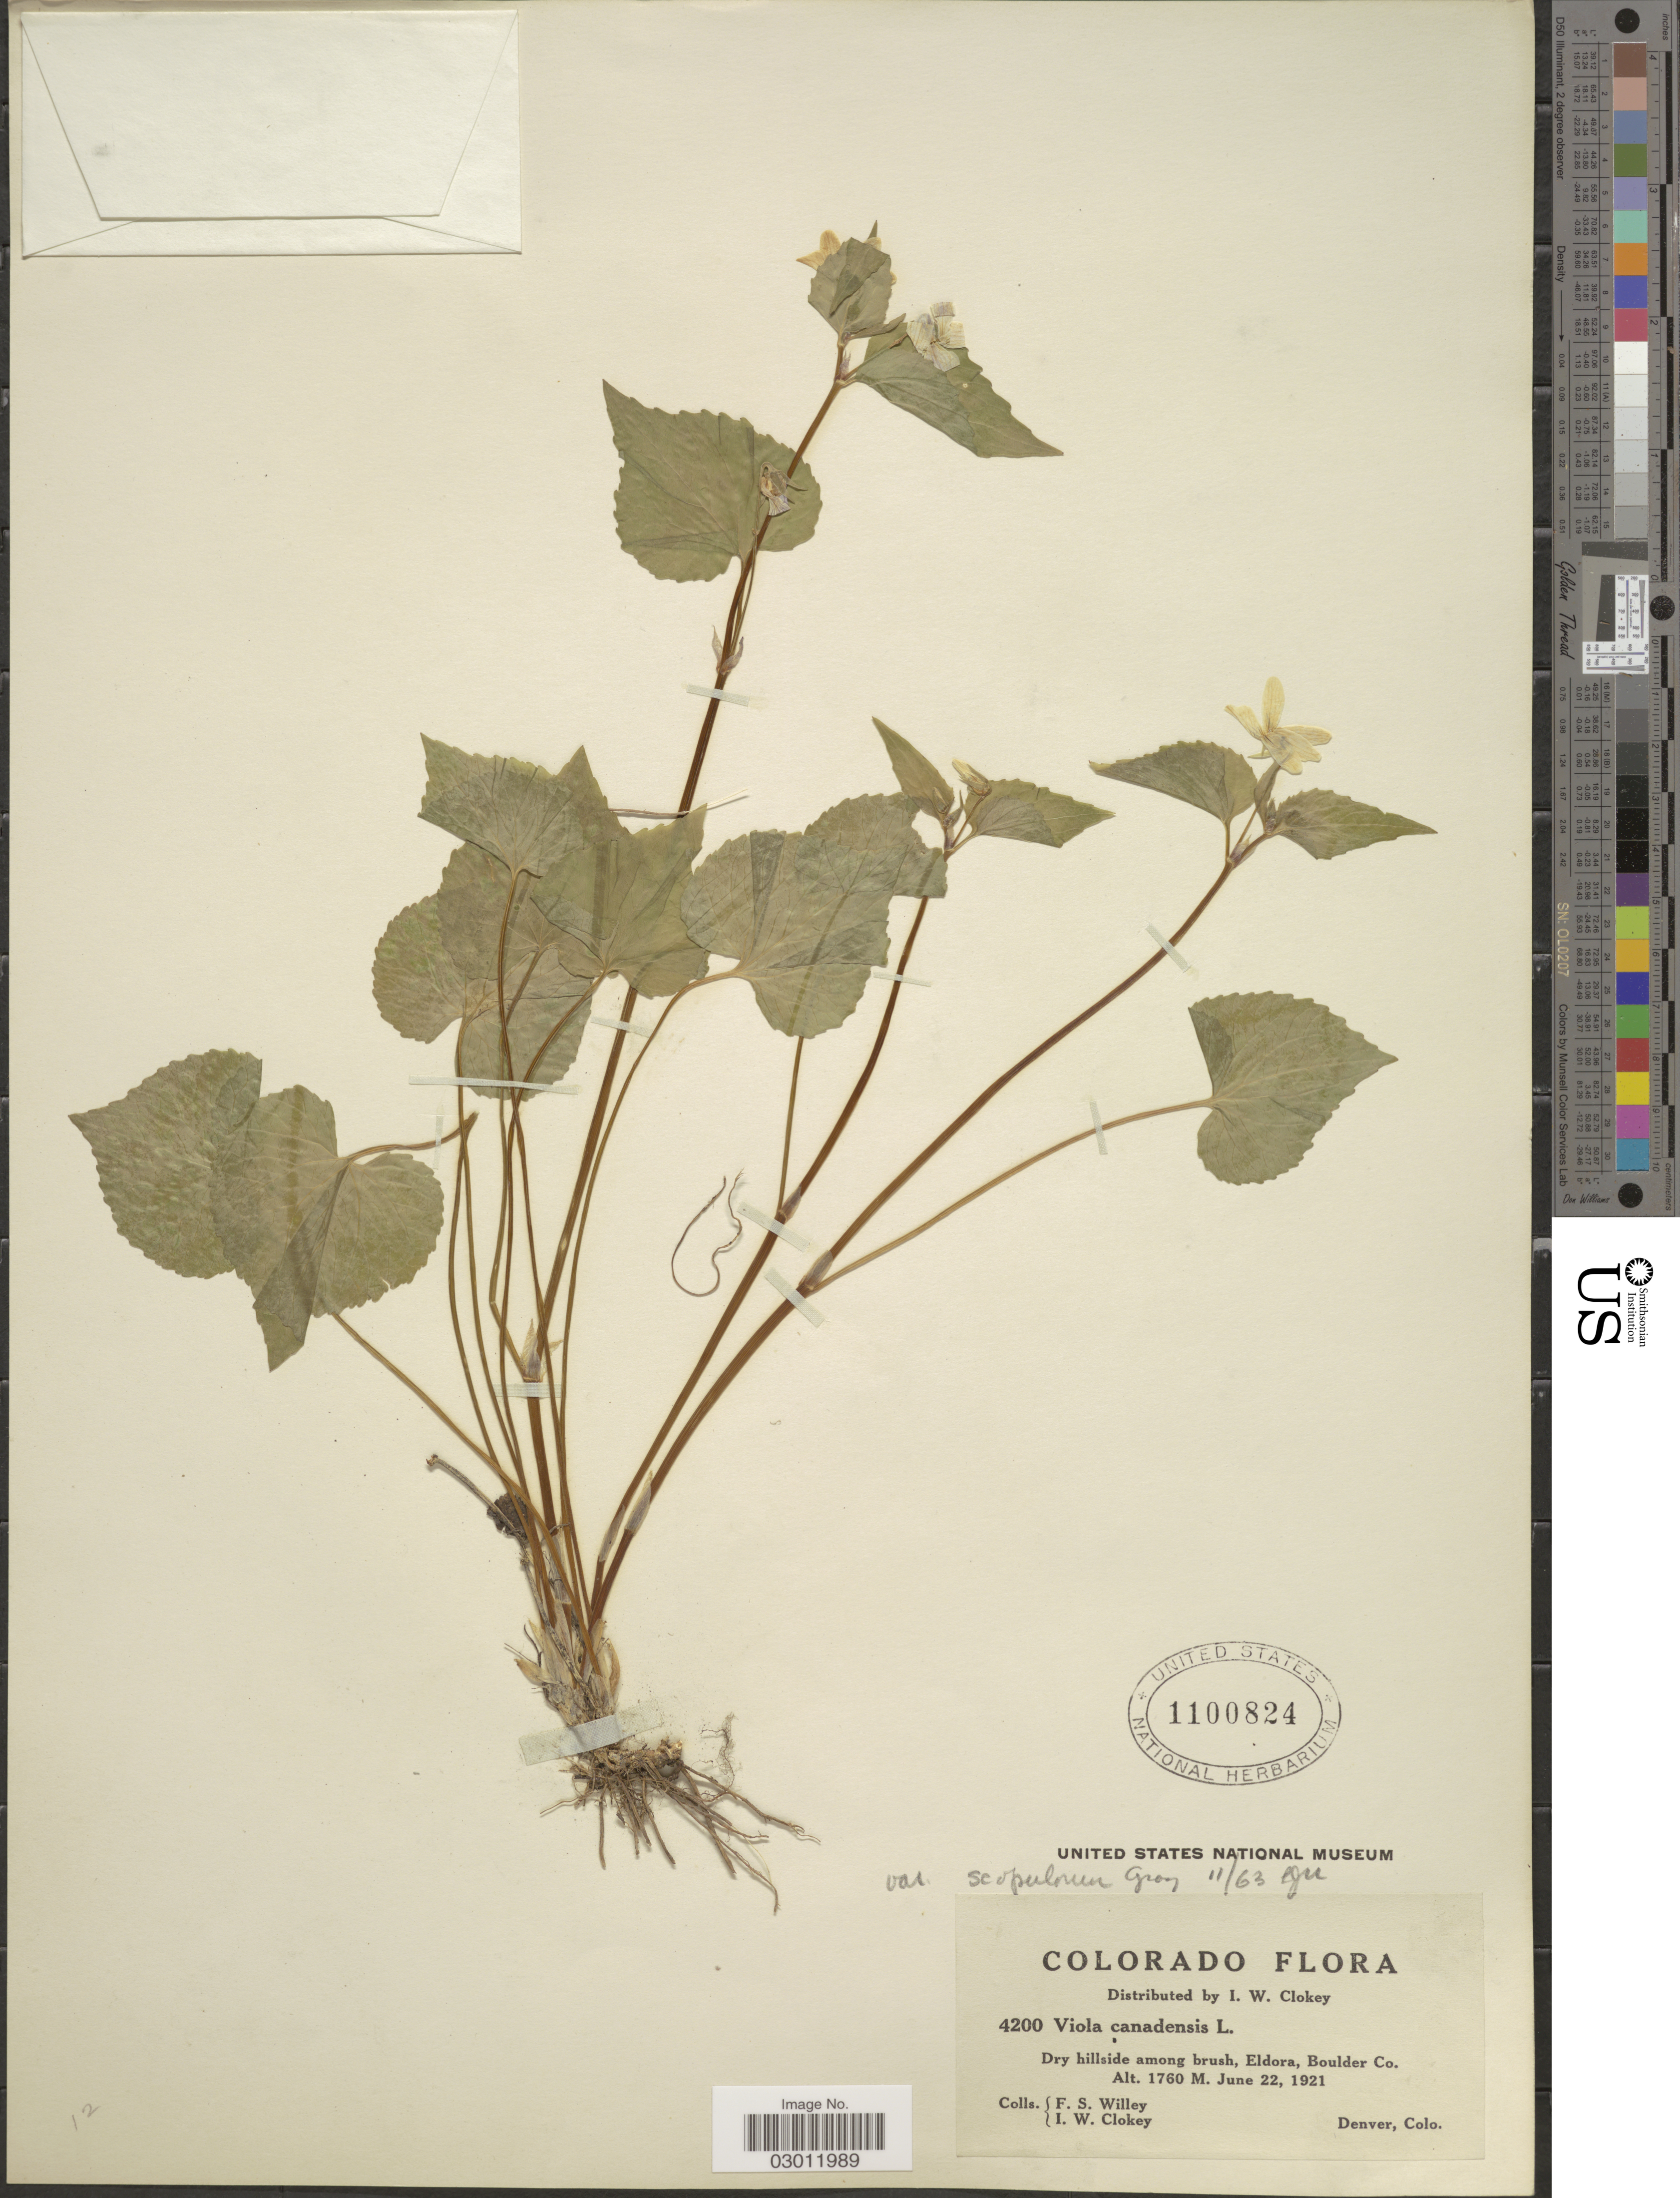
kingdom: Plantae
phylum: Tracheophyta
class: Magnoliopsida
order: Malpighiales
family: Violaceae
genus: Viola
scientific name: Viola canadensis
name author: L.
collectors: F. Willey & I. W. Clokey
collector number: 4200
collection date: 1921-06-22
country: United States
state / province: Colorado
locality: Dry hillside among brush, Eldora, Boulder Co.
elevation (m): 1760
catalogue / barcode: US 1100824